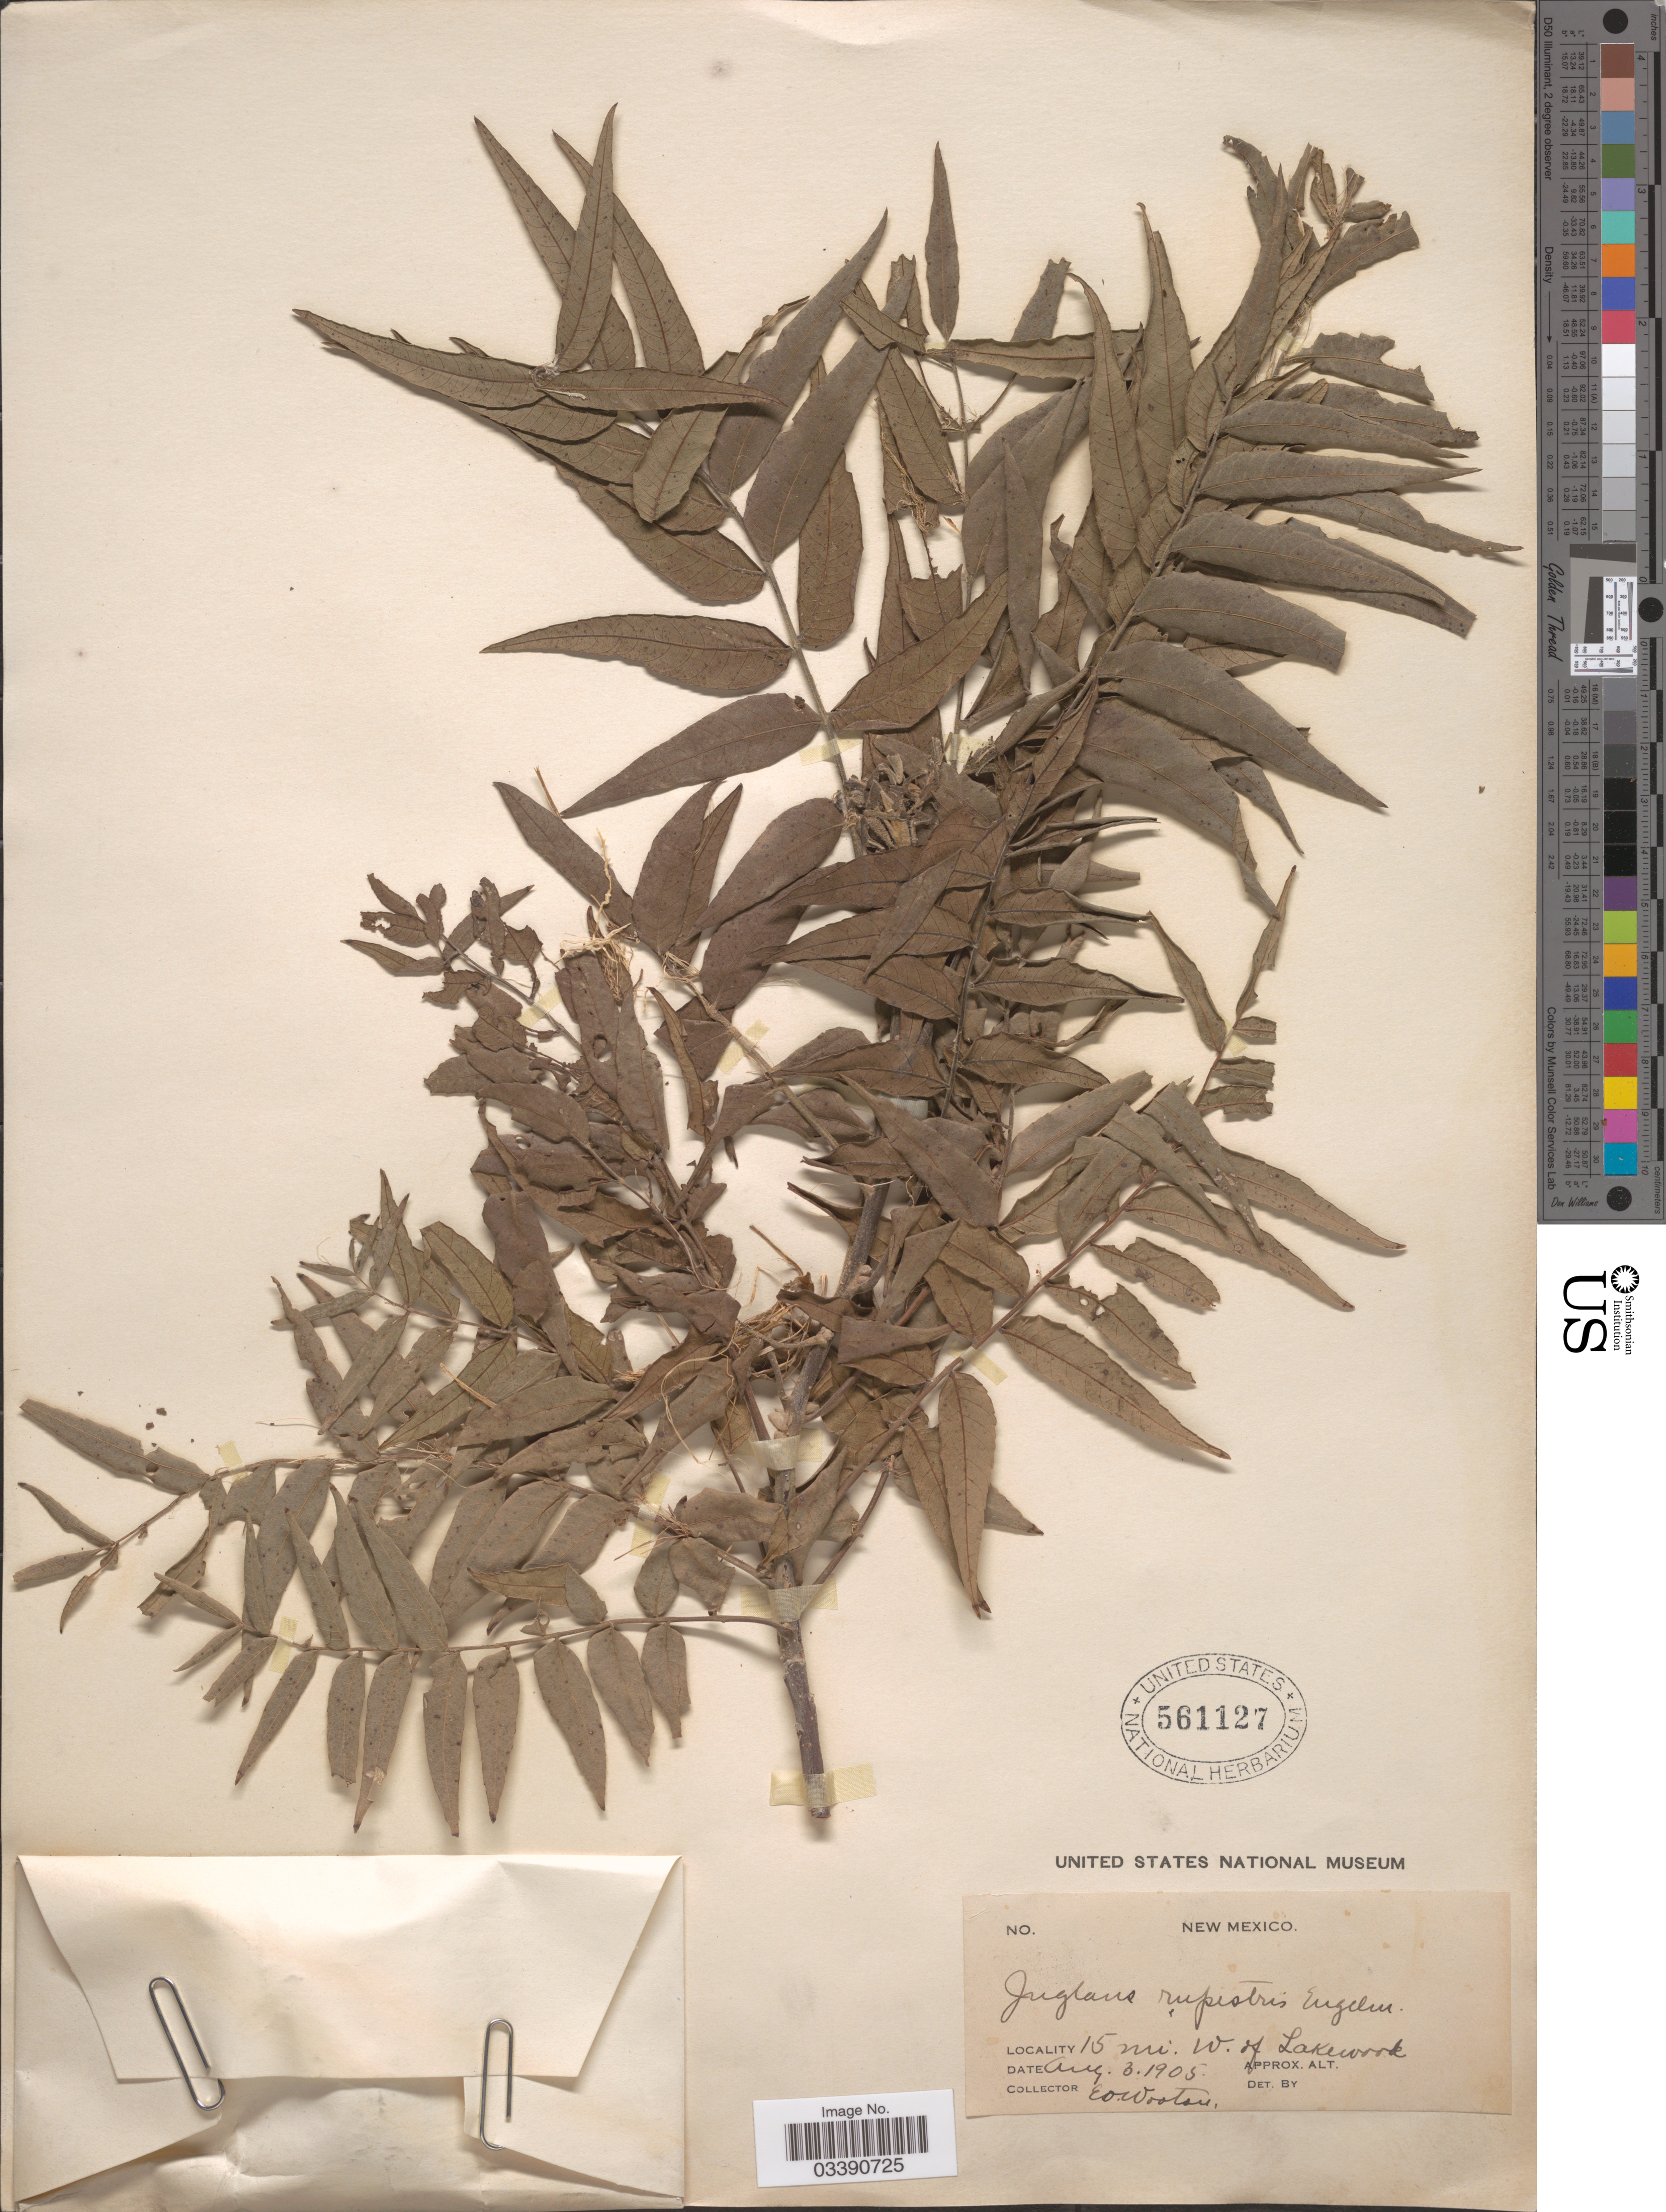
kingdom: Plantae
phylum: Tracheophyta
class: Magnoliopsida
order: Fagales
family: Juglandaceae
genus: Juglans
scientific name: Juglans microcarpa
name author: Berland. in Berland. & Chovell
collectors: E. O. Wooton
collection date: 1905-08-03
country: United States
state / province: New Mexico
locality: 15 mi. W. of Lakewood.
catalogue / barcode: US 561127